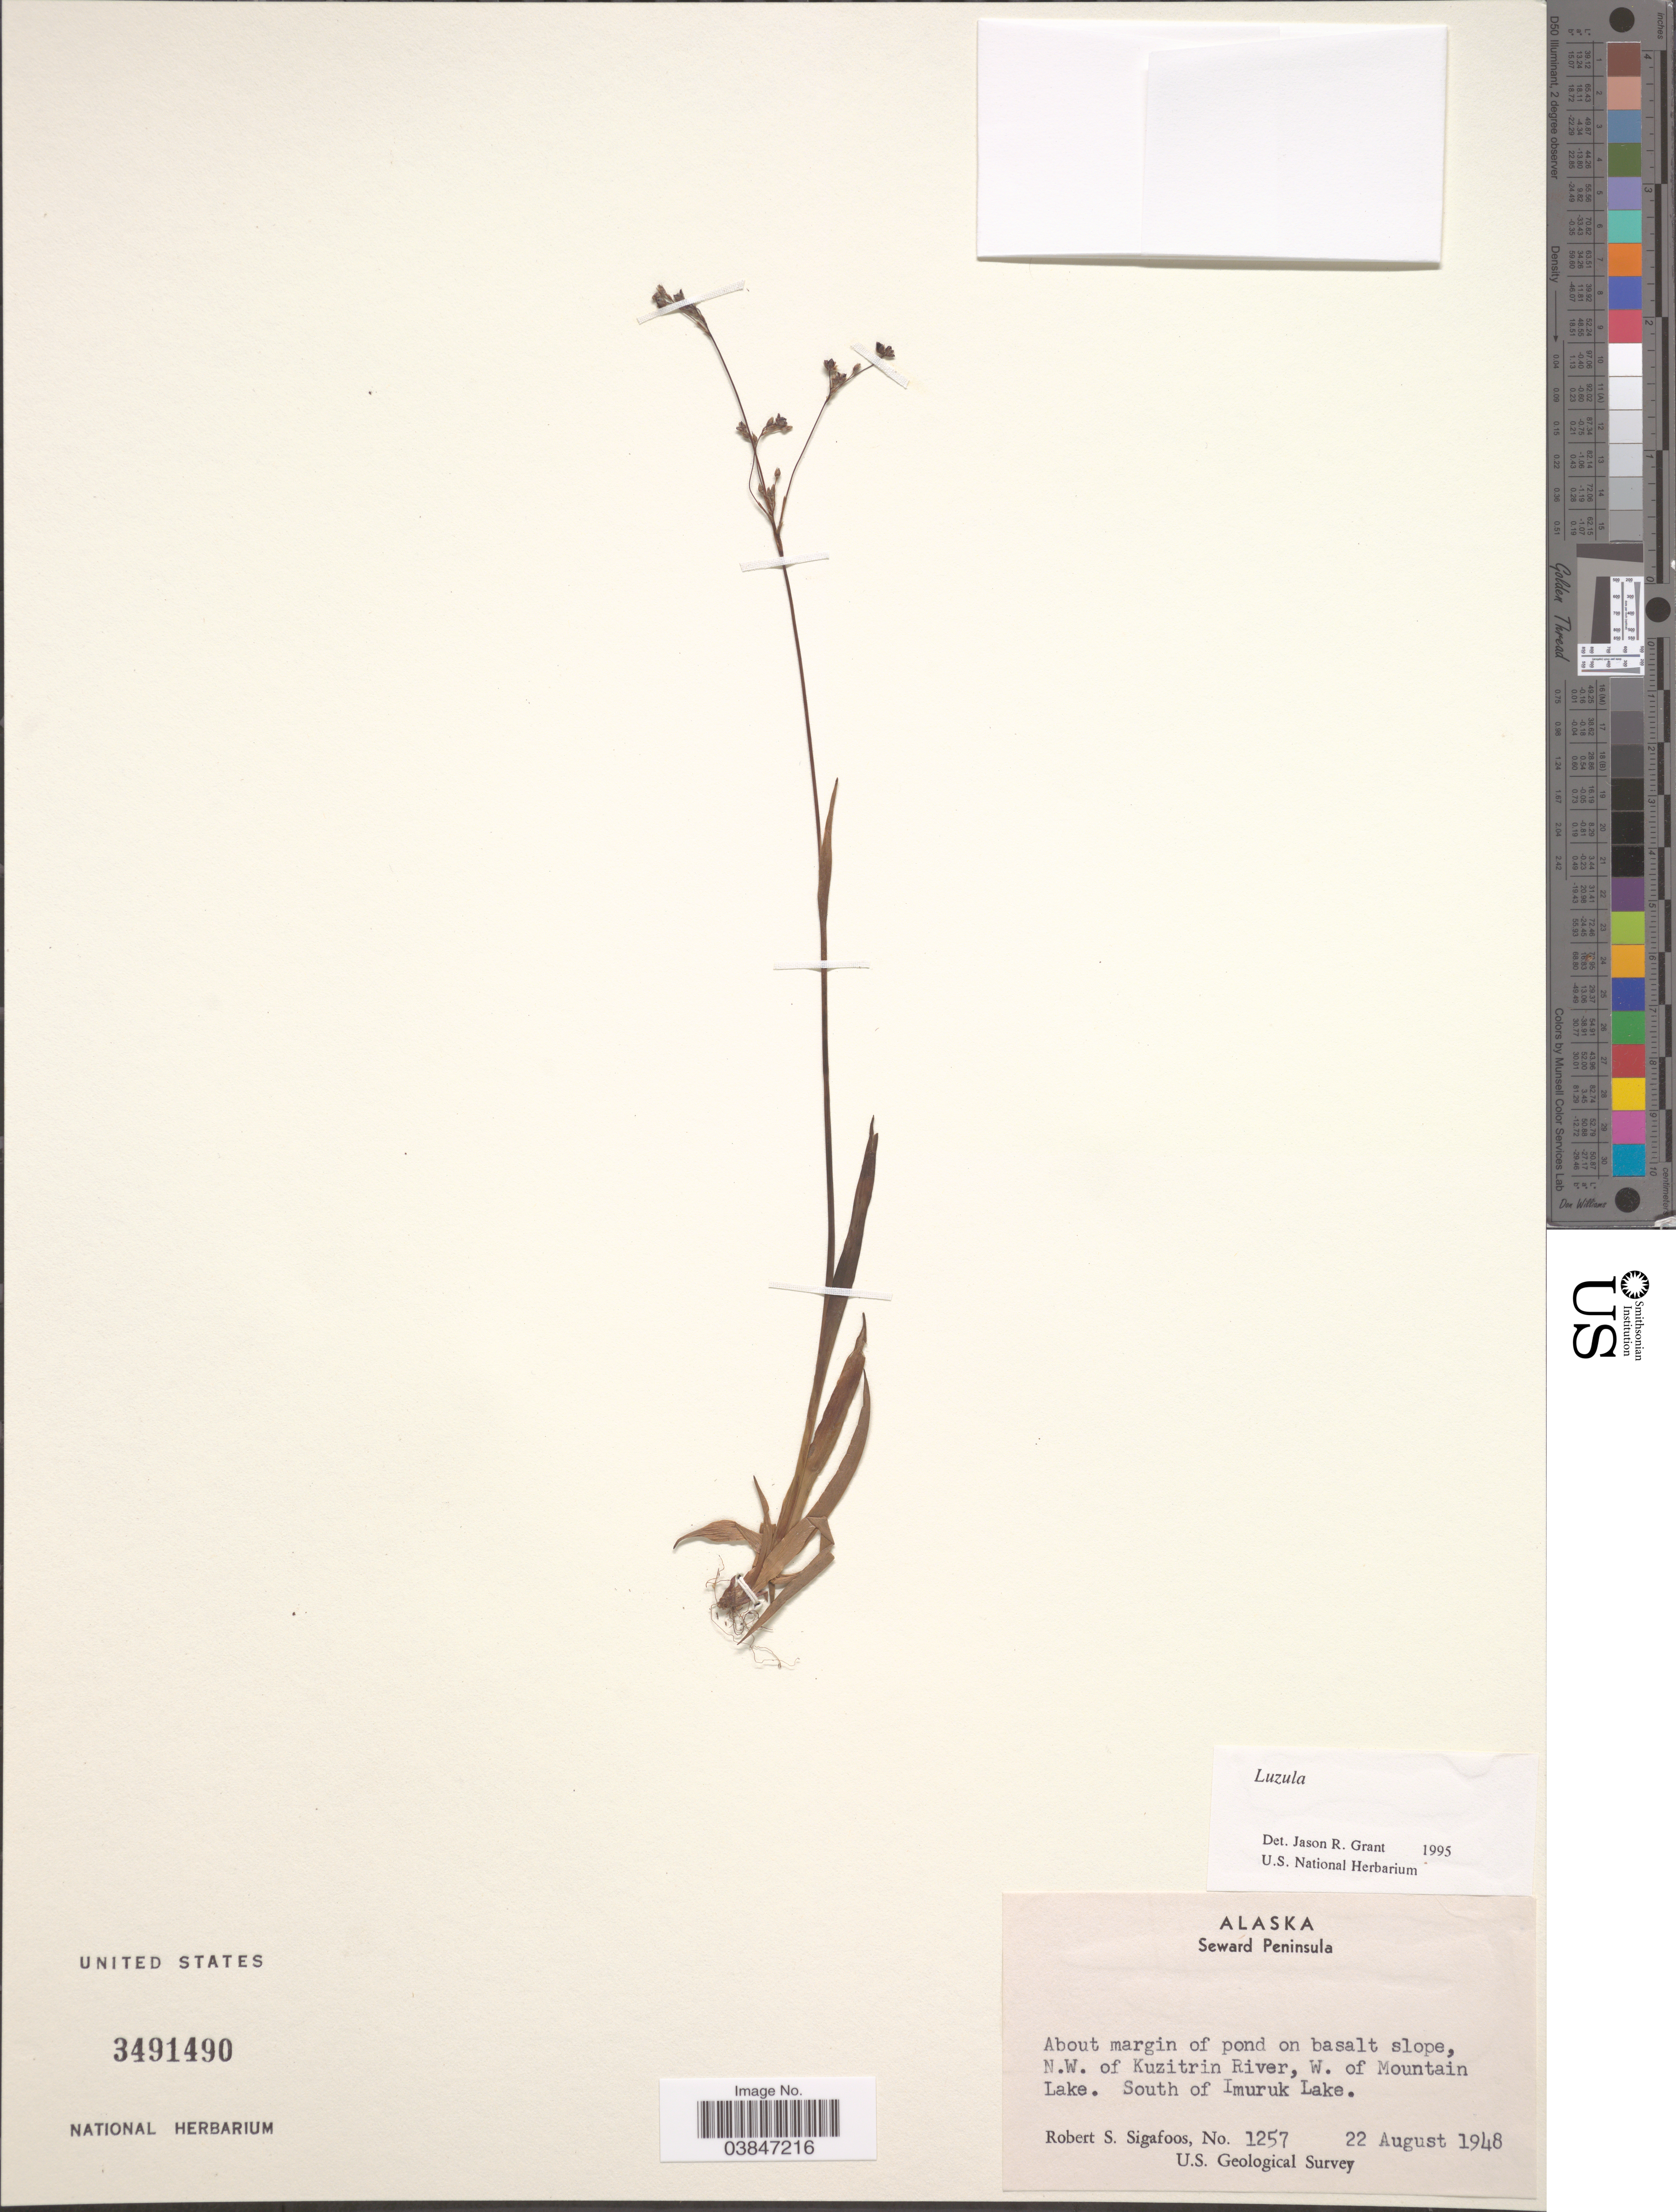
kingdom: Plantae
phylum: Tracheophyta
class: Liliopsida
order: Poales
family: Juncaceae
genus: Luzula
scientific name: Luzula sp.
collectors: R. Sigafoos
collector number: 1257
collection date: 1948-08-22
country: United States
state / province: Alaska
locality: Seward Peninsula. N.W. of Kuzitrin River, W. of Mountain Lake. South of Imuruk Lake.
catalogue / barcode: US 3491490